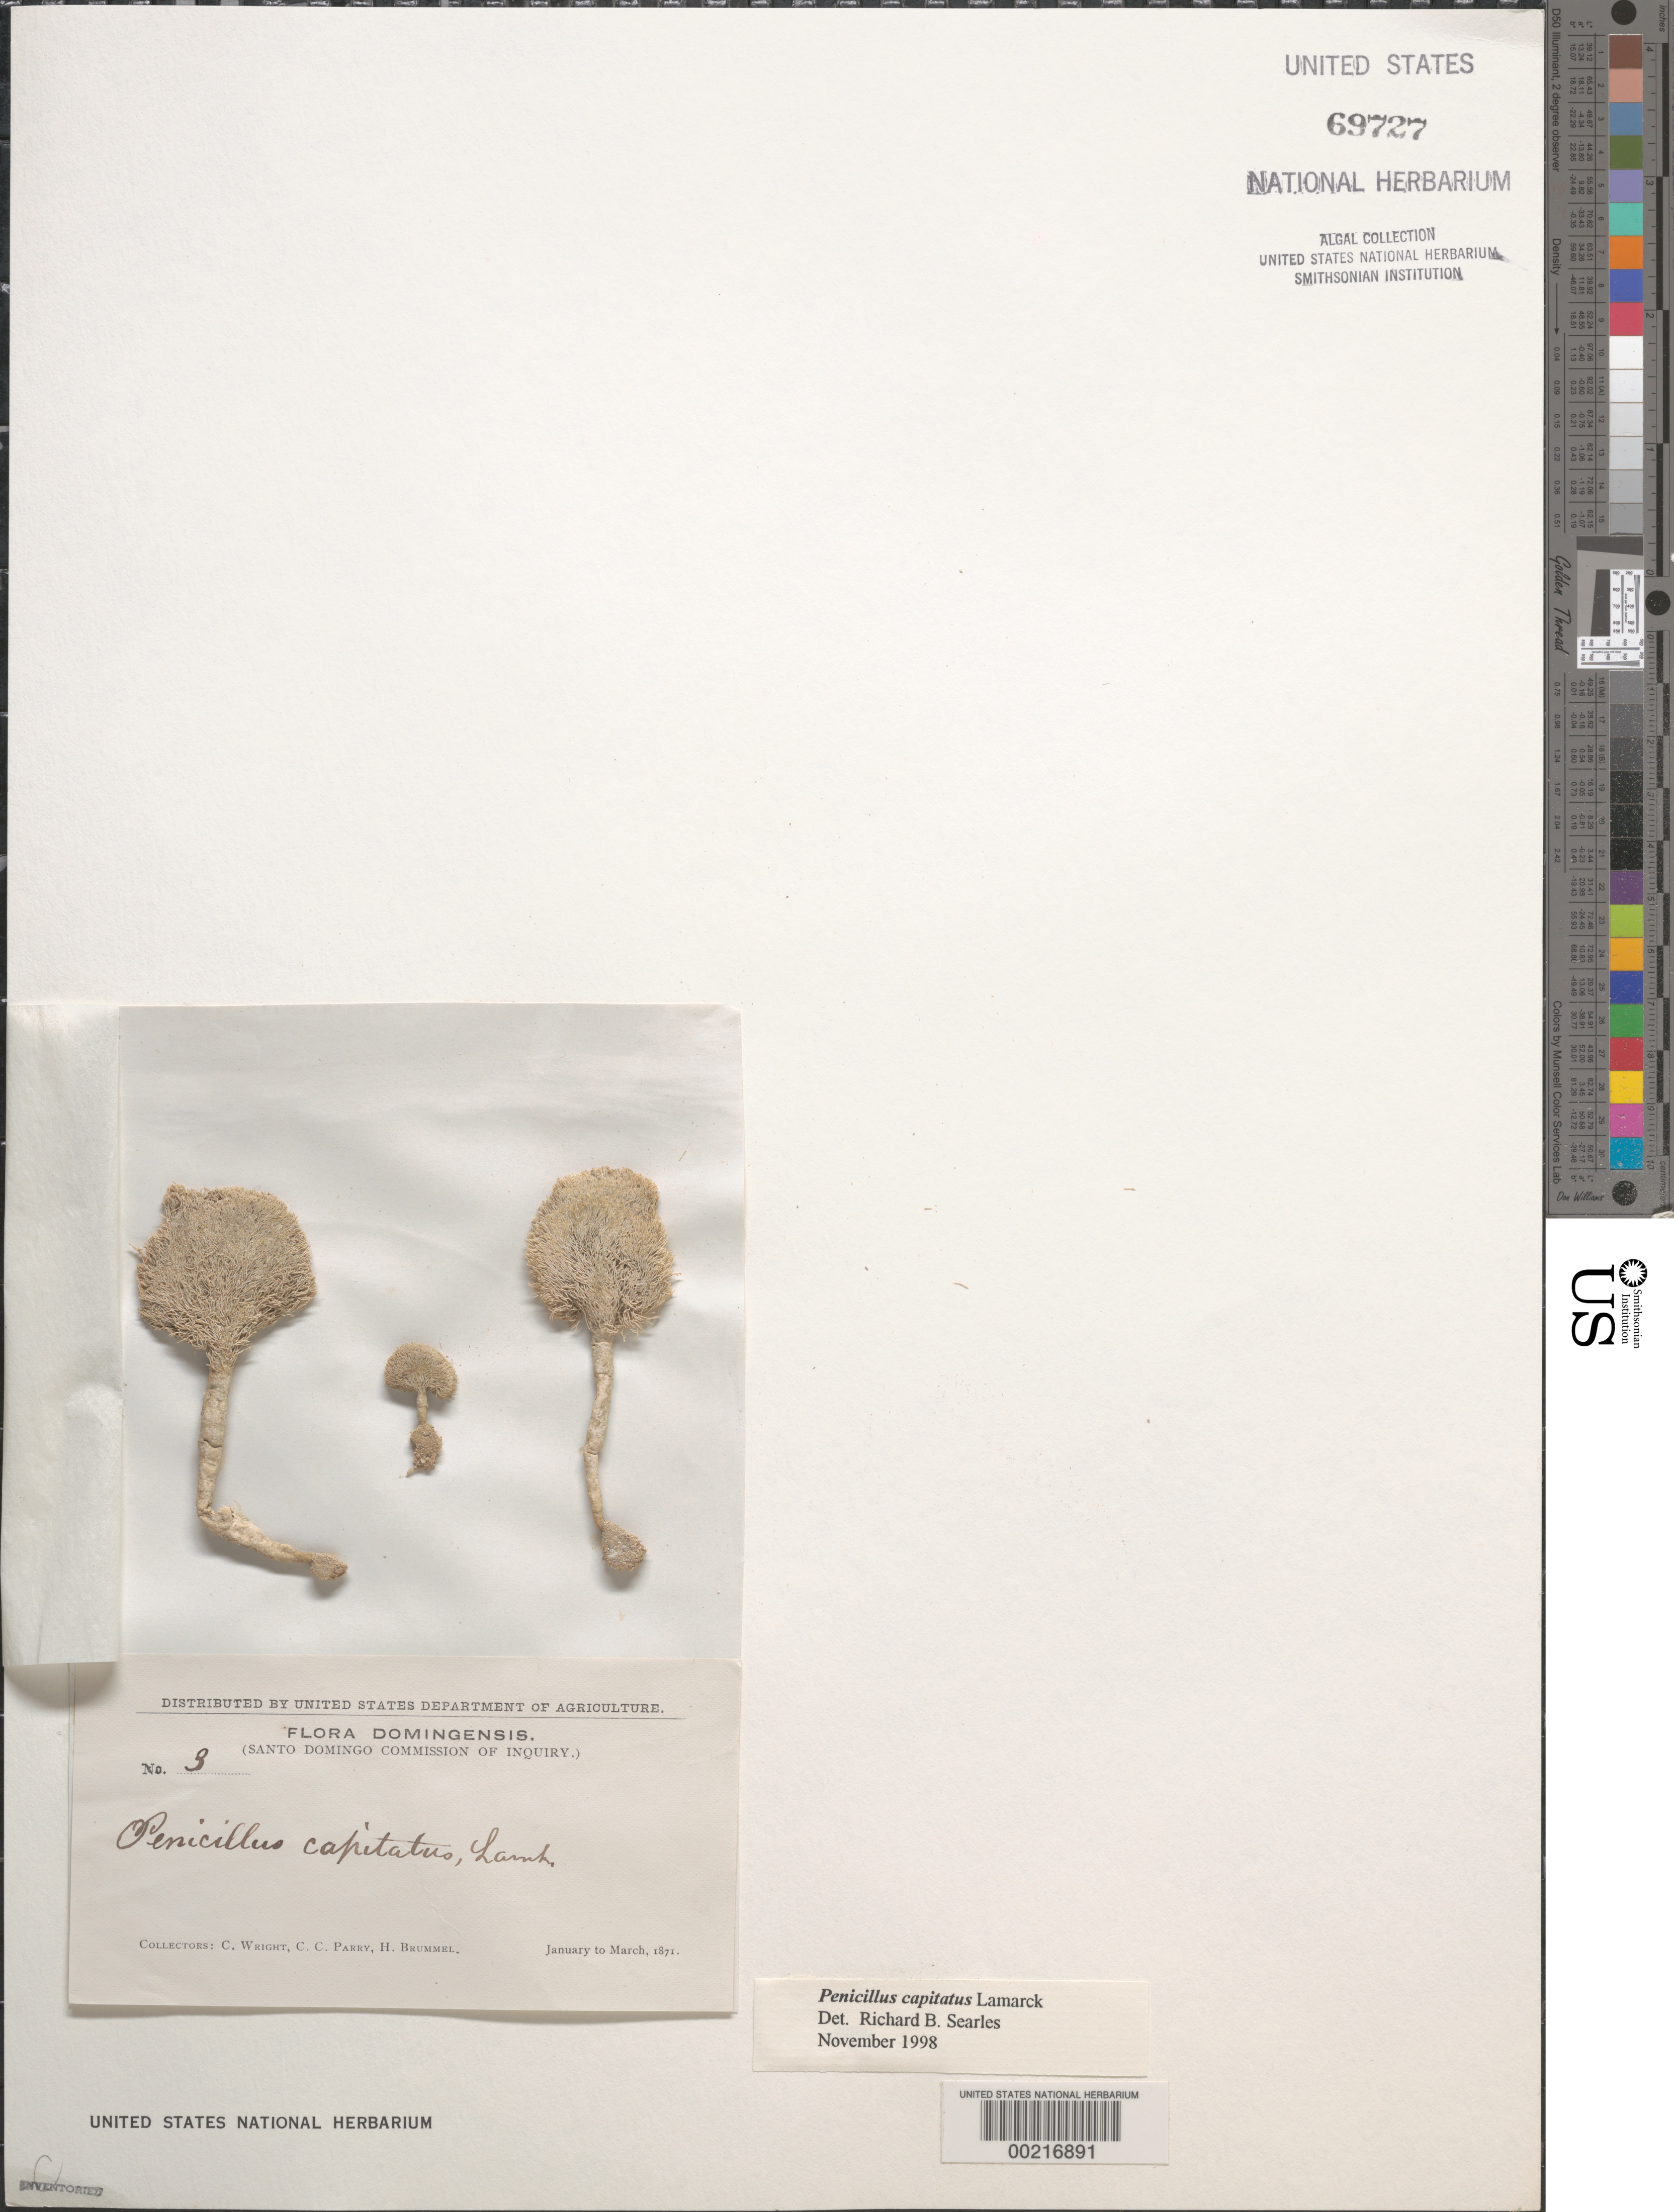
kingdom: Plantae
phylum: Chlorophyta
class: Ulvophyceae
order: Bryopsidales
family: Udoteaceae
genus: Penicillus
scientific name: Penicillus capitatus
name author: Lam.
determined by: Searles, R. B.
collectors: C. Wright, C. C. Parry & H. Brummel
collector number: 3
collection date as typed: Jan 1871 to -- Mar 1871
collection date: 1871-01/1871-03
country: Dominican Republic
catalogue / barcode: US 69727